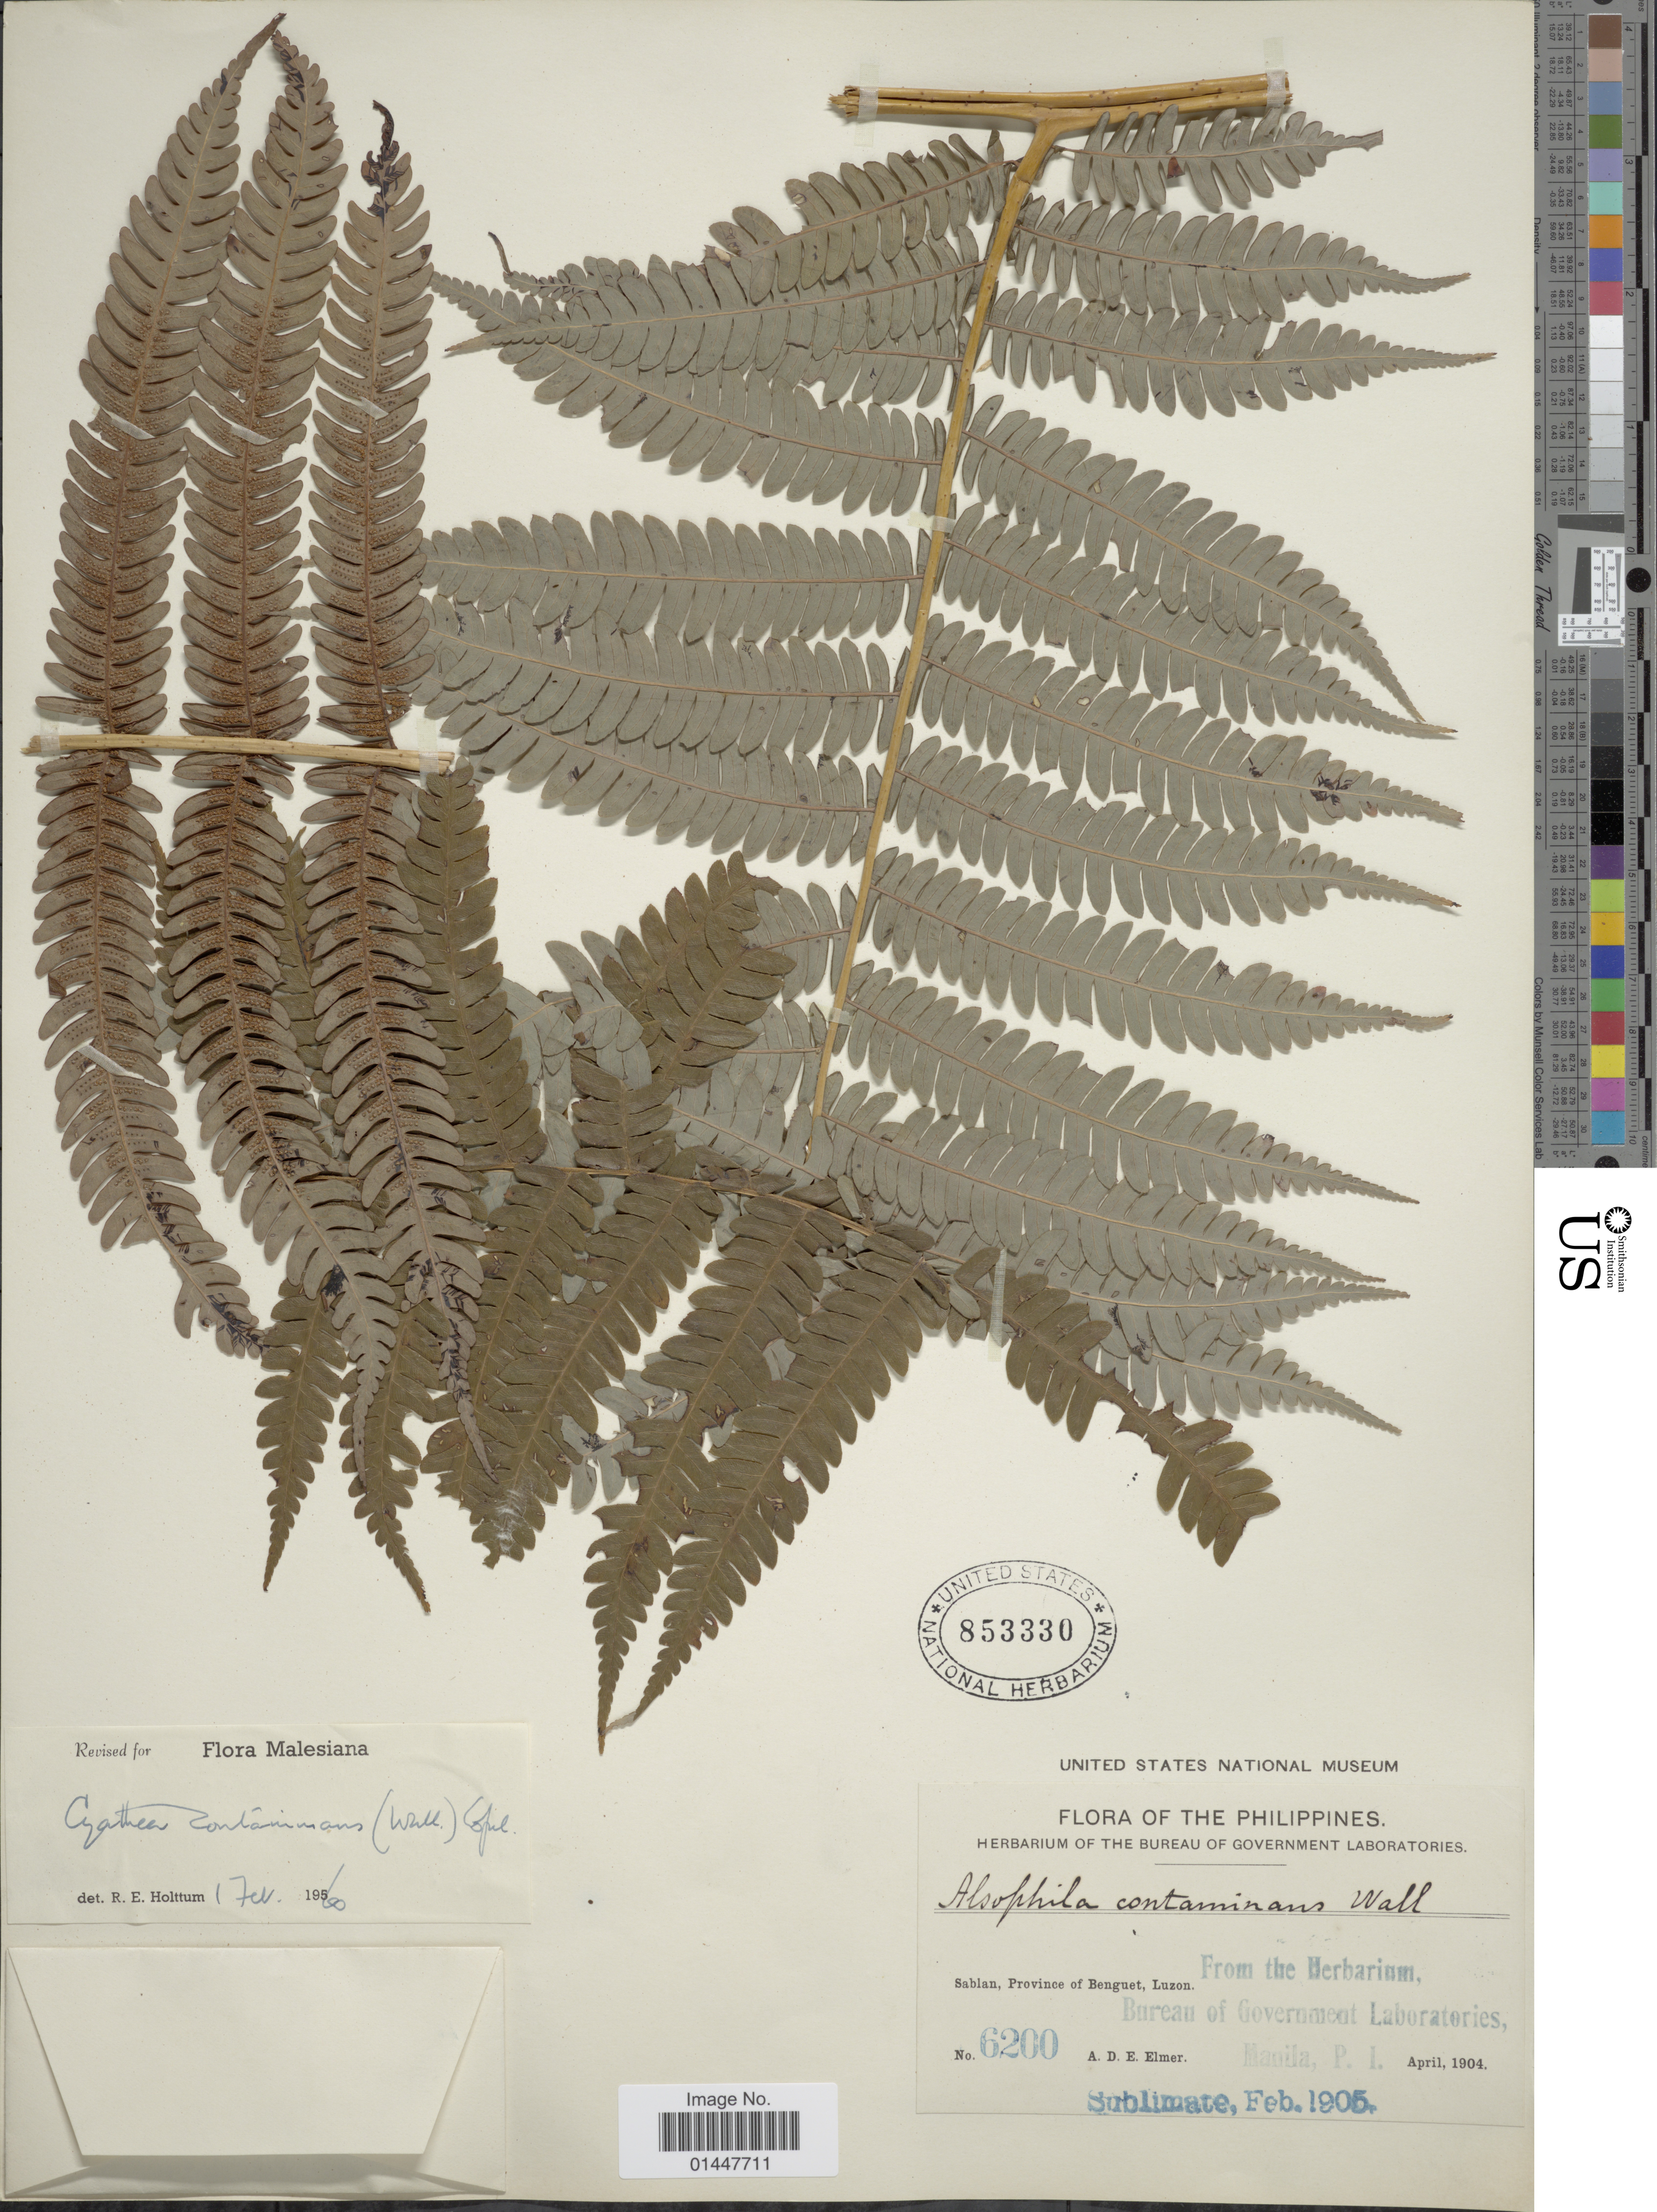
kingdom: Plantae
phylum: Tracheophyta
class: Polypodiopsida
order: Cyatheales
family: Cyatheaceae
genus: Sphaeropteris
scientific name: Sphaeropteris glauca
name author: (Blume) R.M. Tryon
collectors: A. D. E. Elmer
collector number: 6200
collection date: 1904-04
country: Philippines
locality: Sablan, Province of Benguet, Luzon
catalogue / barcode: US 853330